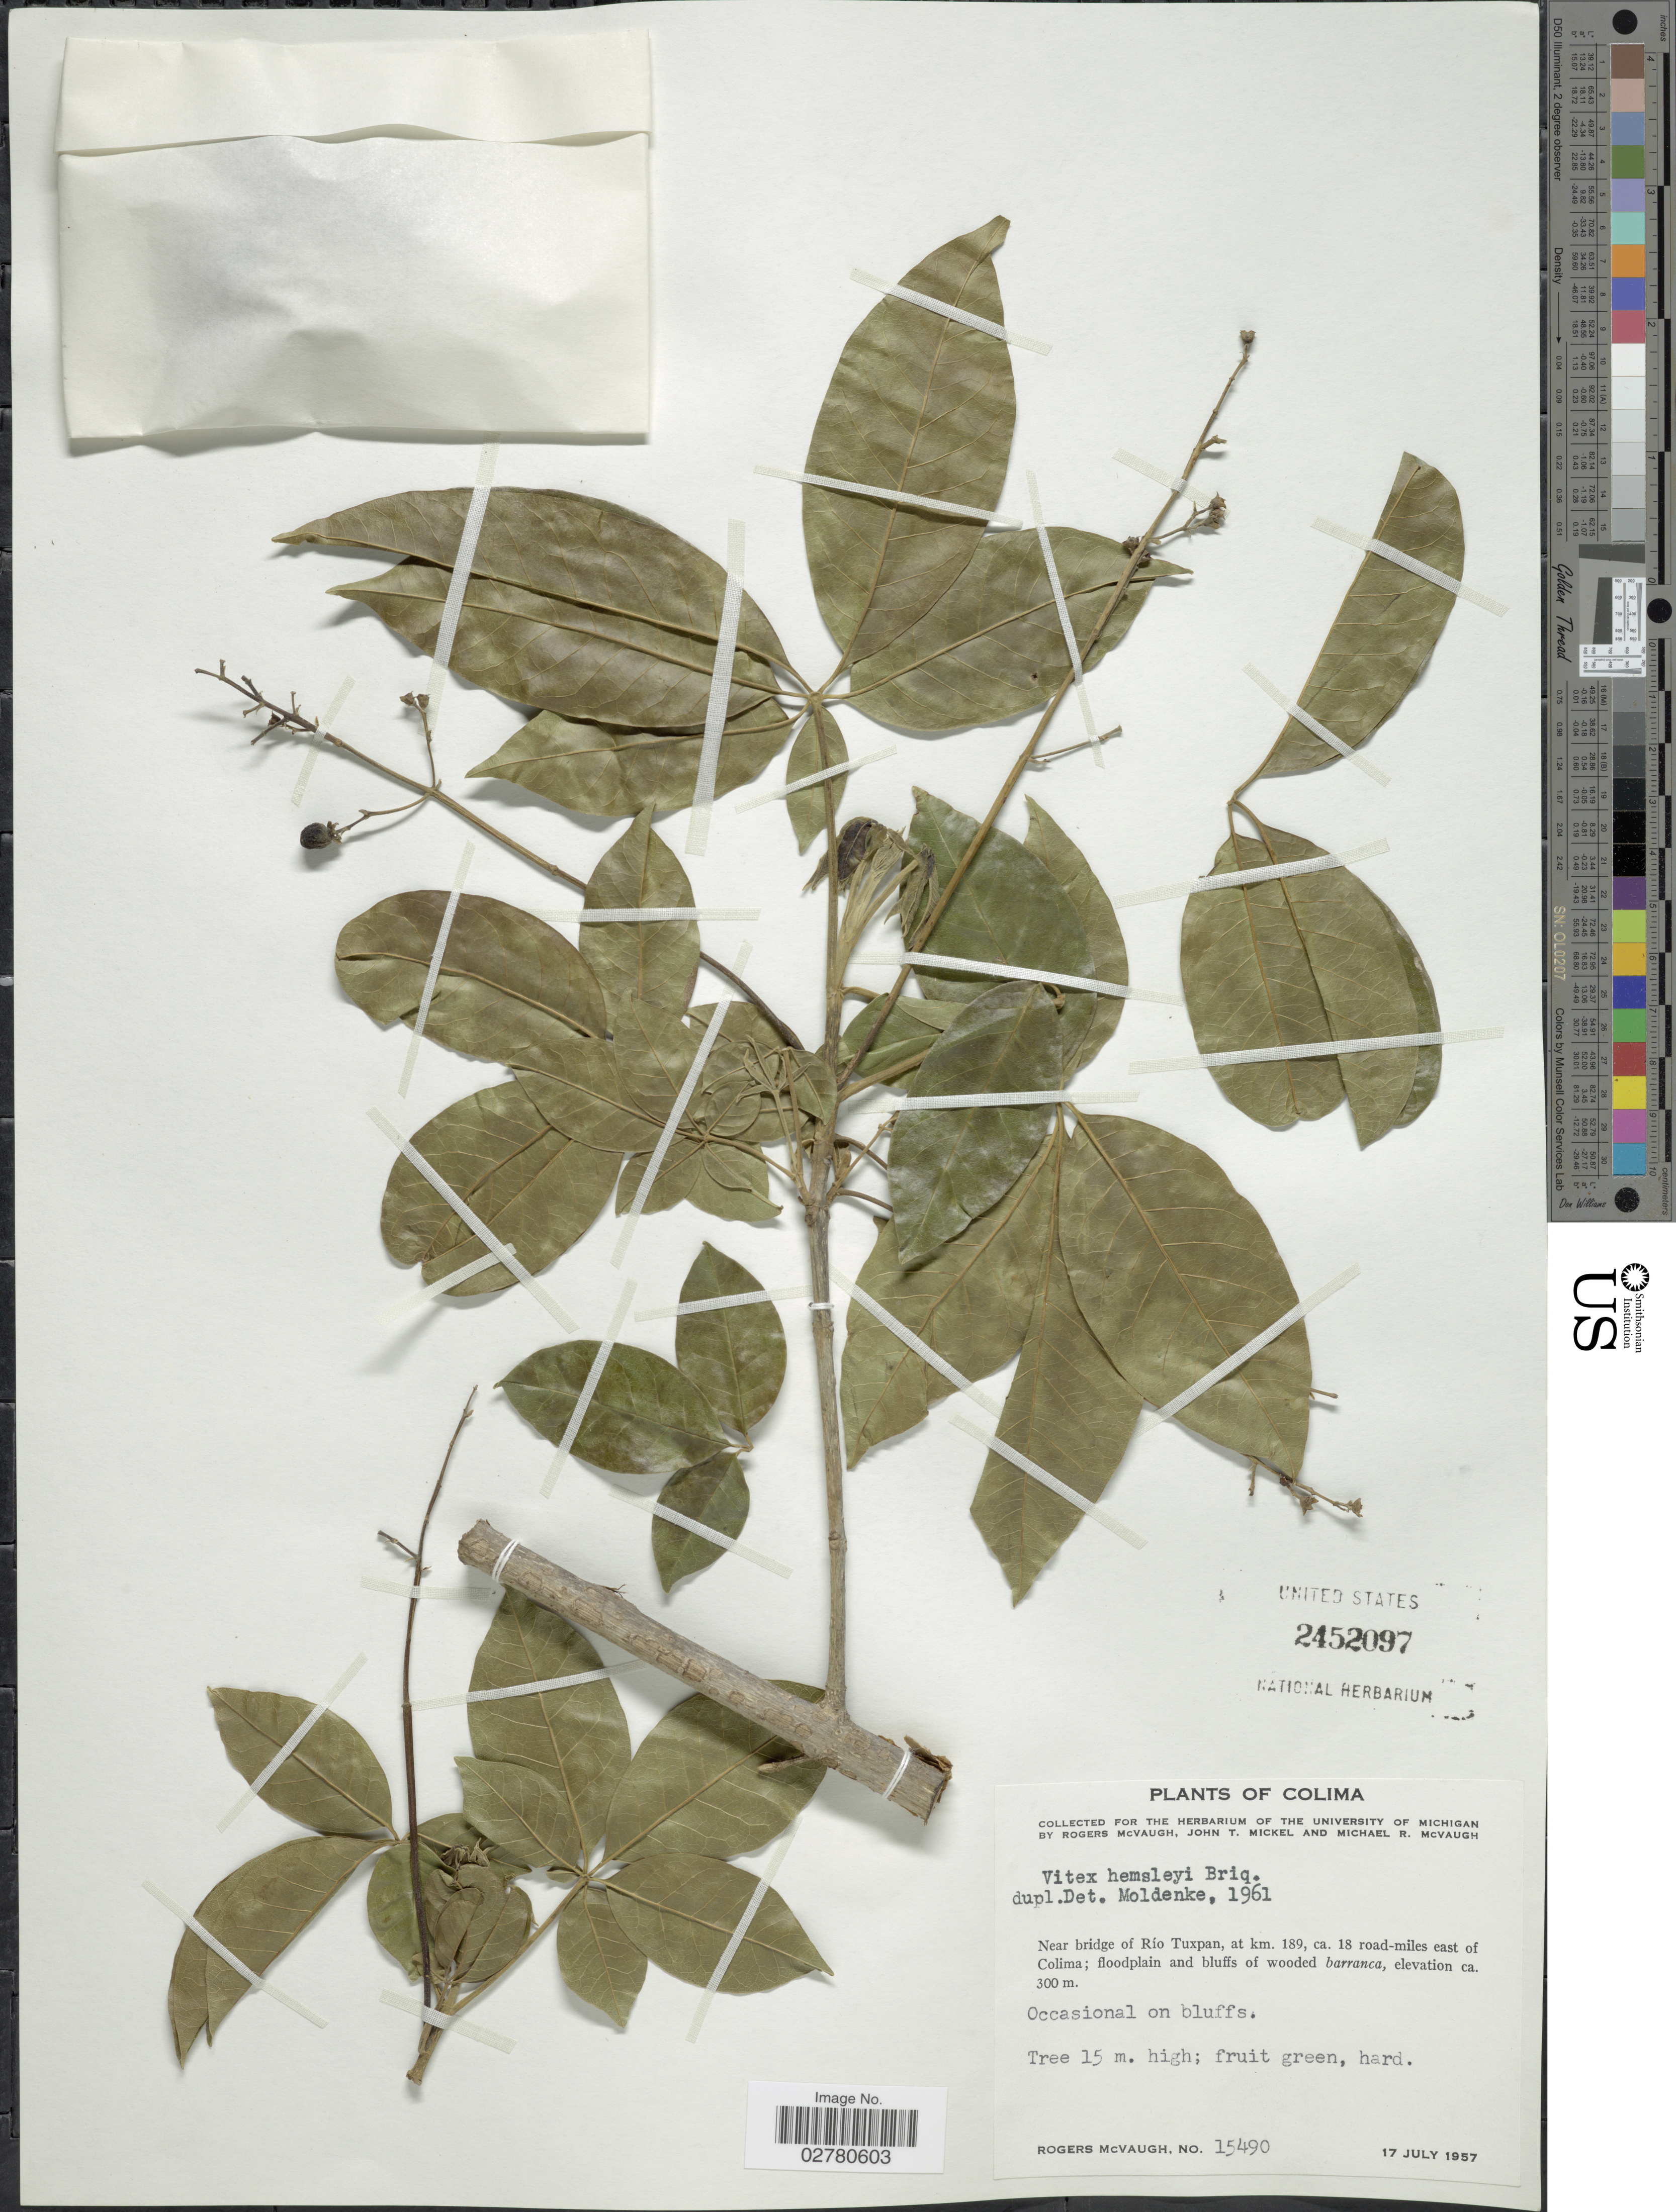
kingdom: Plantae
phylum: Tracheophyta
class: Magnoliopsida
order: Lamiales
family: Lamiaceae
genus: Vitex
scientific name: Vitex hemsleyi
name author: Briq.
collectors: R. McVaugh, J. T. Mickel & M. R. McVaugh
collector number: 15490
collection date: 1957-07-17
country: Mexico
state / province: Colima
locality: Near bridge of Río Tuxpan, at km. 189, ca,. 18 road-miles east of Colima.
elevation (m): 300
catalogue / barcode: US 2452097